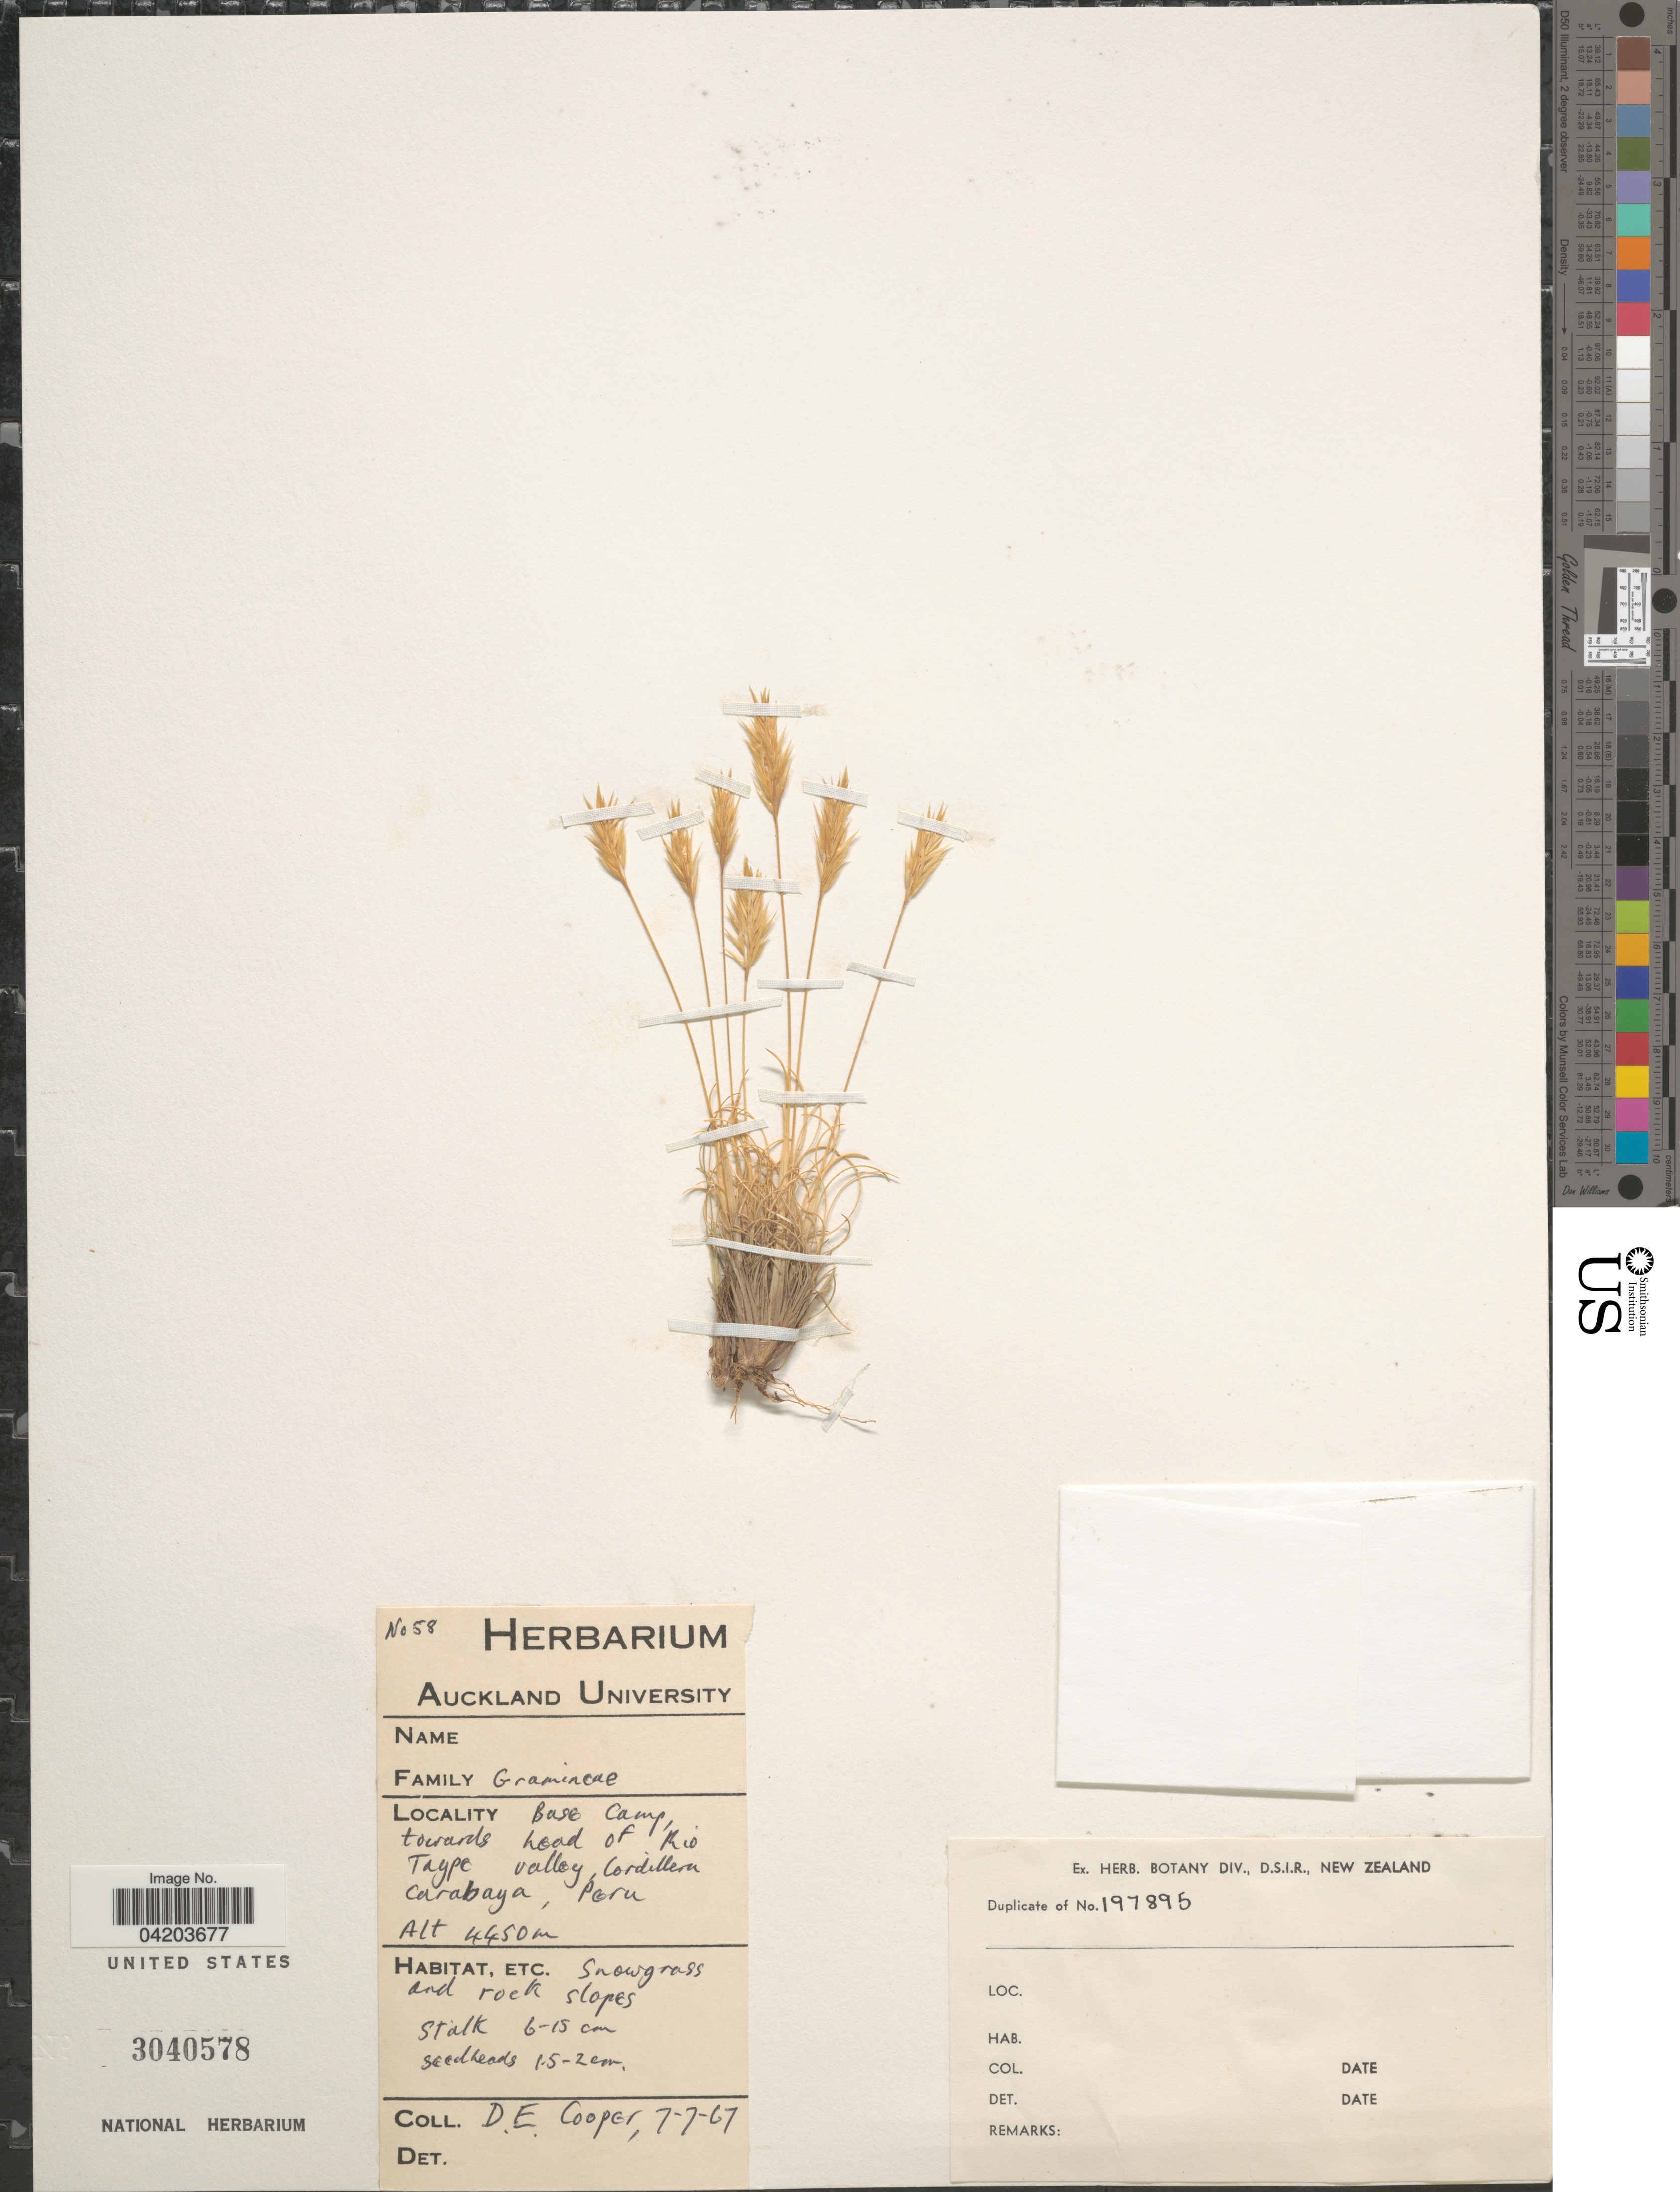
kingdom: Plantae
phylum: Tracheophyta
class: Liliopsida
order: Poales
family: Poaceae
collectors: D. E. Cooper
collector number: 58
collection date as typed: Transcribed d/m/y: 7/7/67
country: Peru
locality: Base camp, towards head of Rio Taype valley, Cordillera Carabaya.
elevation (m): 4450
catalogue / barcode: US 3040578